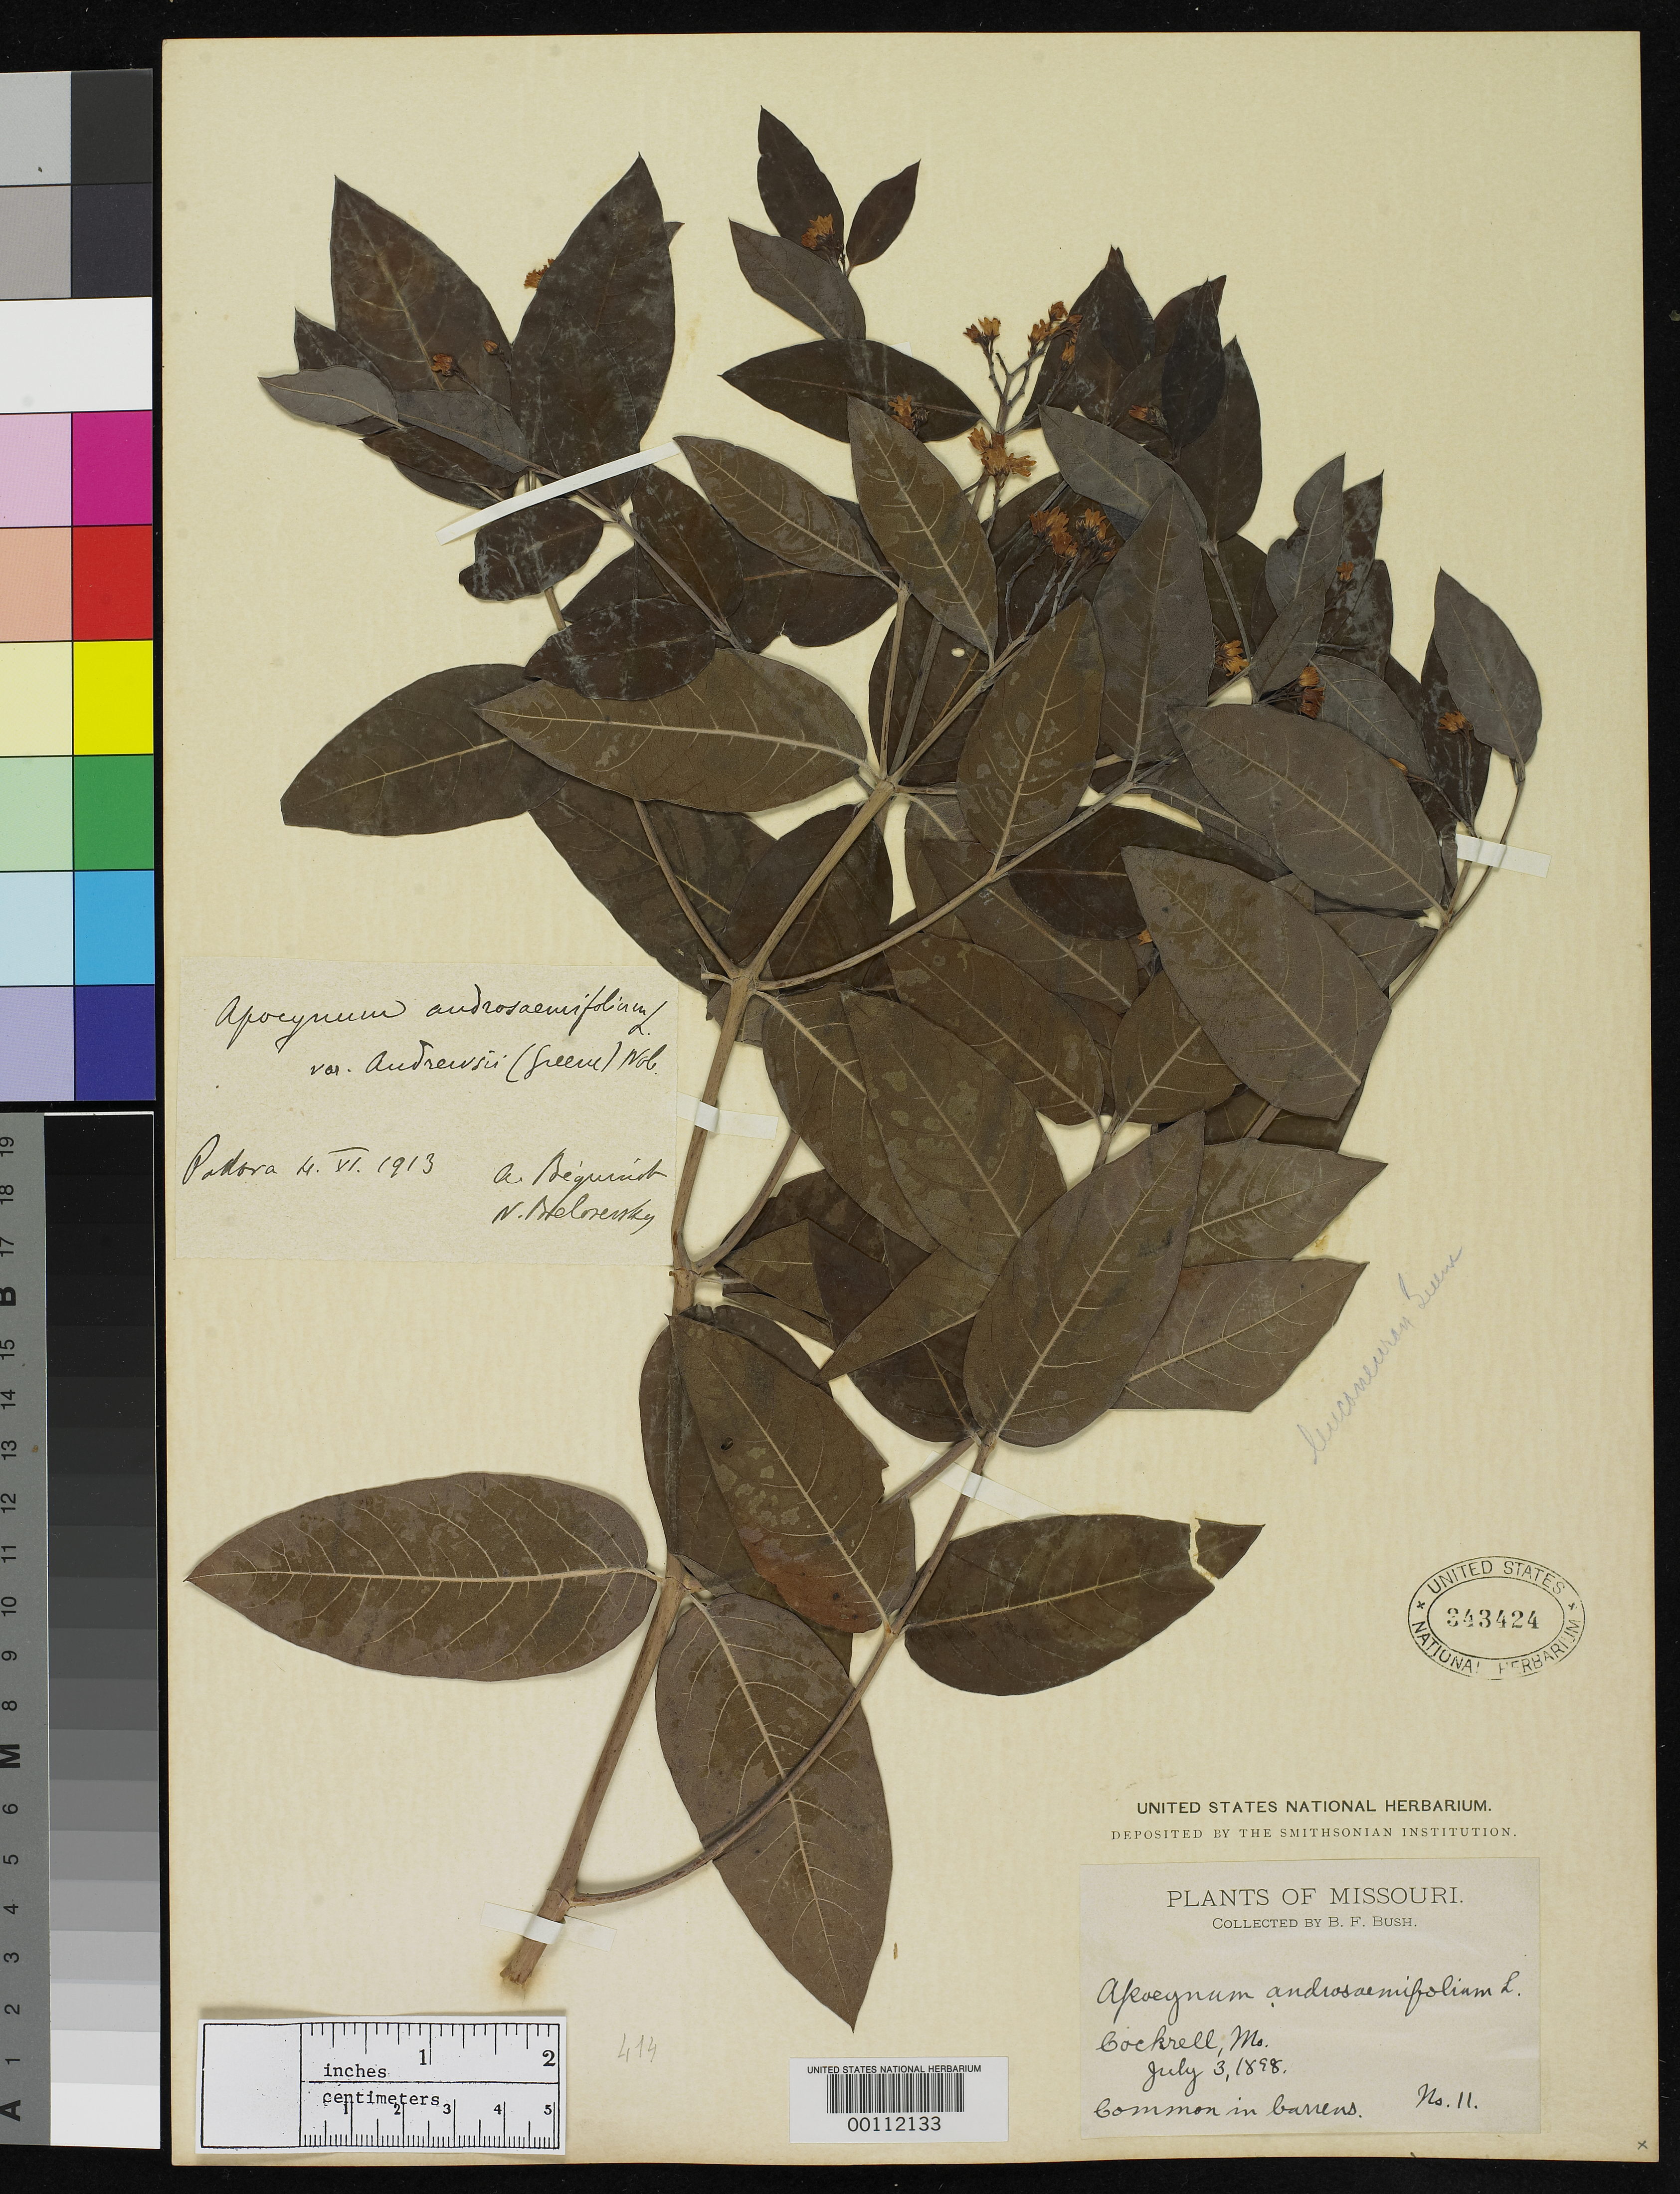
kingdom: Plantae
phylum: Tracheophyta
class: Magnoliopsida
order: Gentianales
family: Apocynaceae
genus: Apocynum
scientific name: Apocynum leuconeuron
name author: Greene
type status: Holotype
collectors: B. F. Bush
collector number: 11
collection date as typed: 03 Jul 1898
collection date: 1898-07-03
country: United States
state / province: Missouri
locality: Cockrell.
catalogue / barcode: US 343424